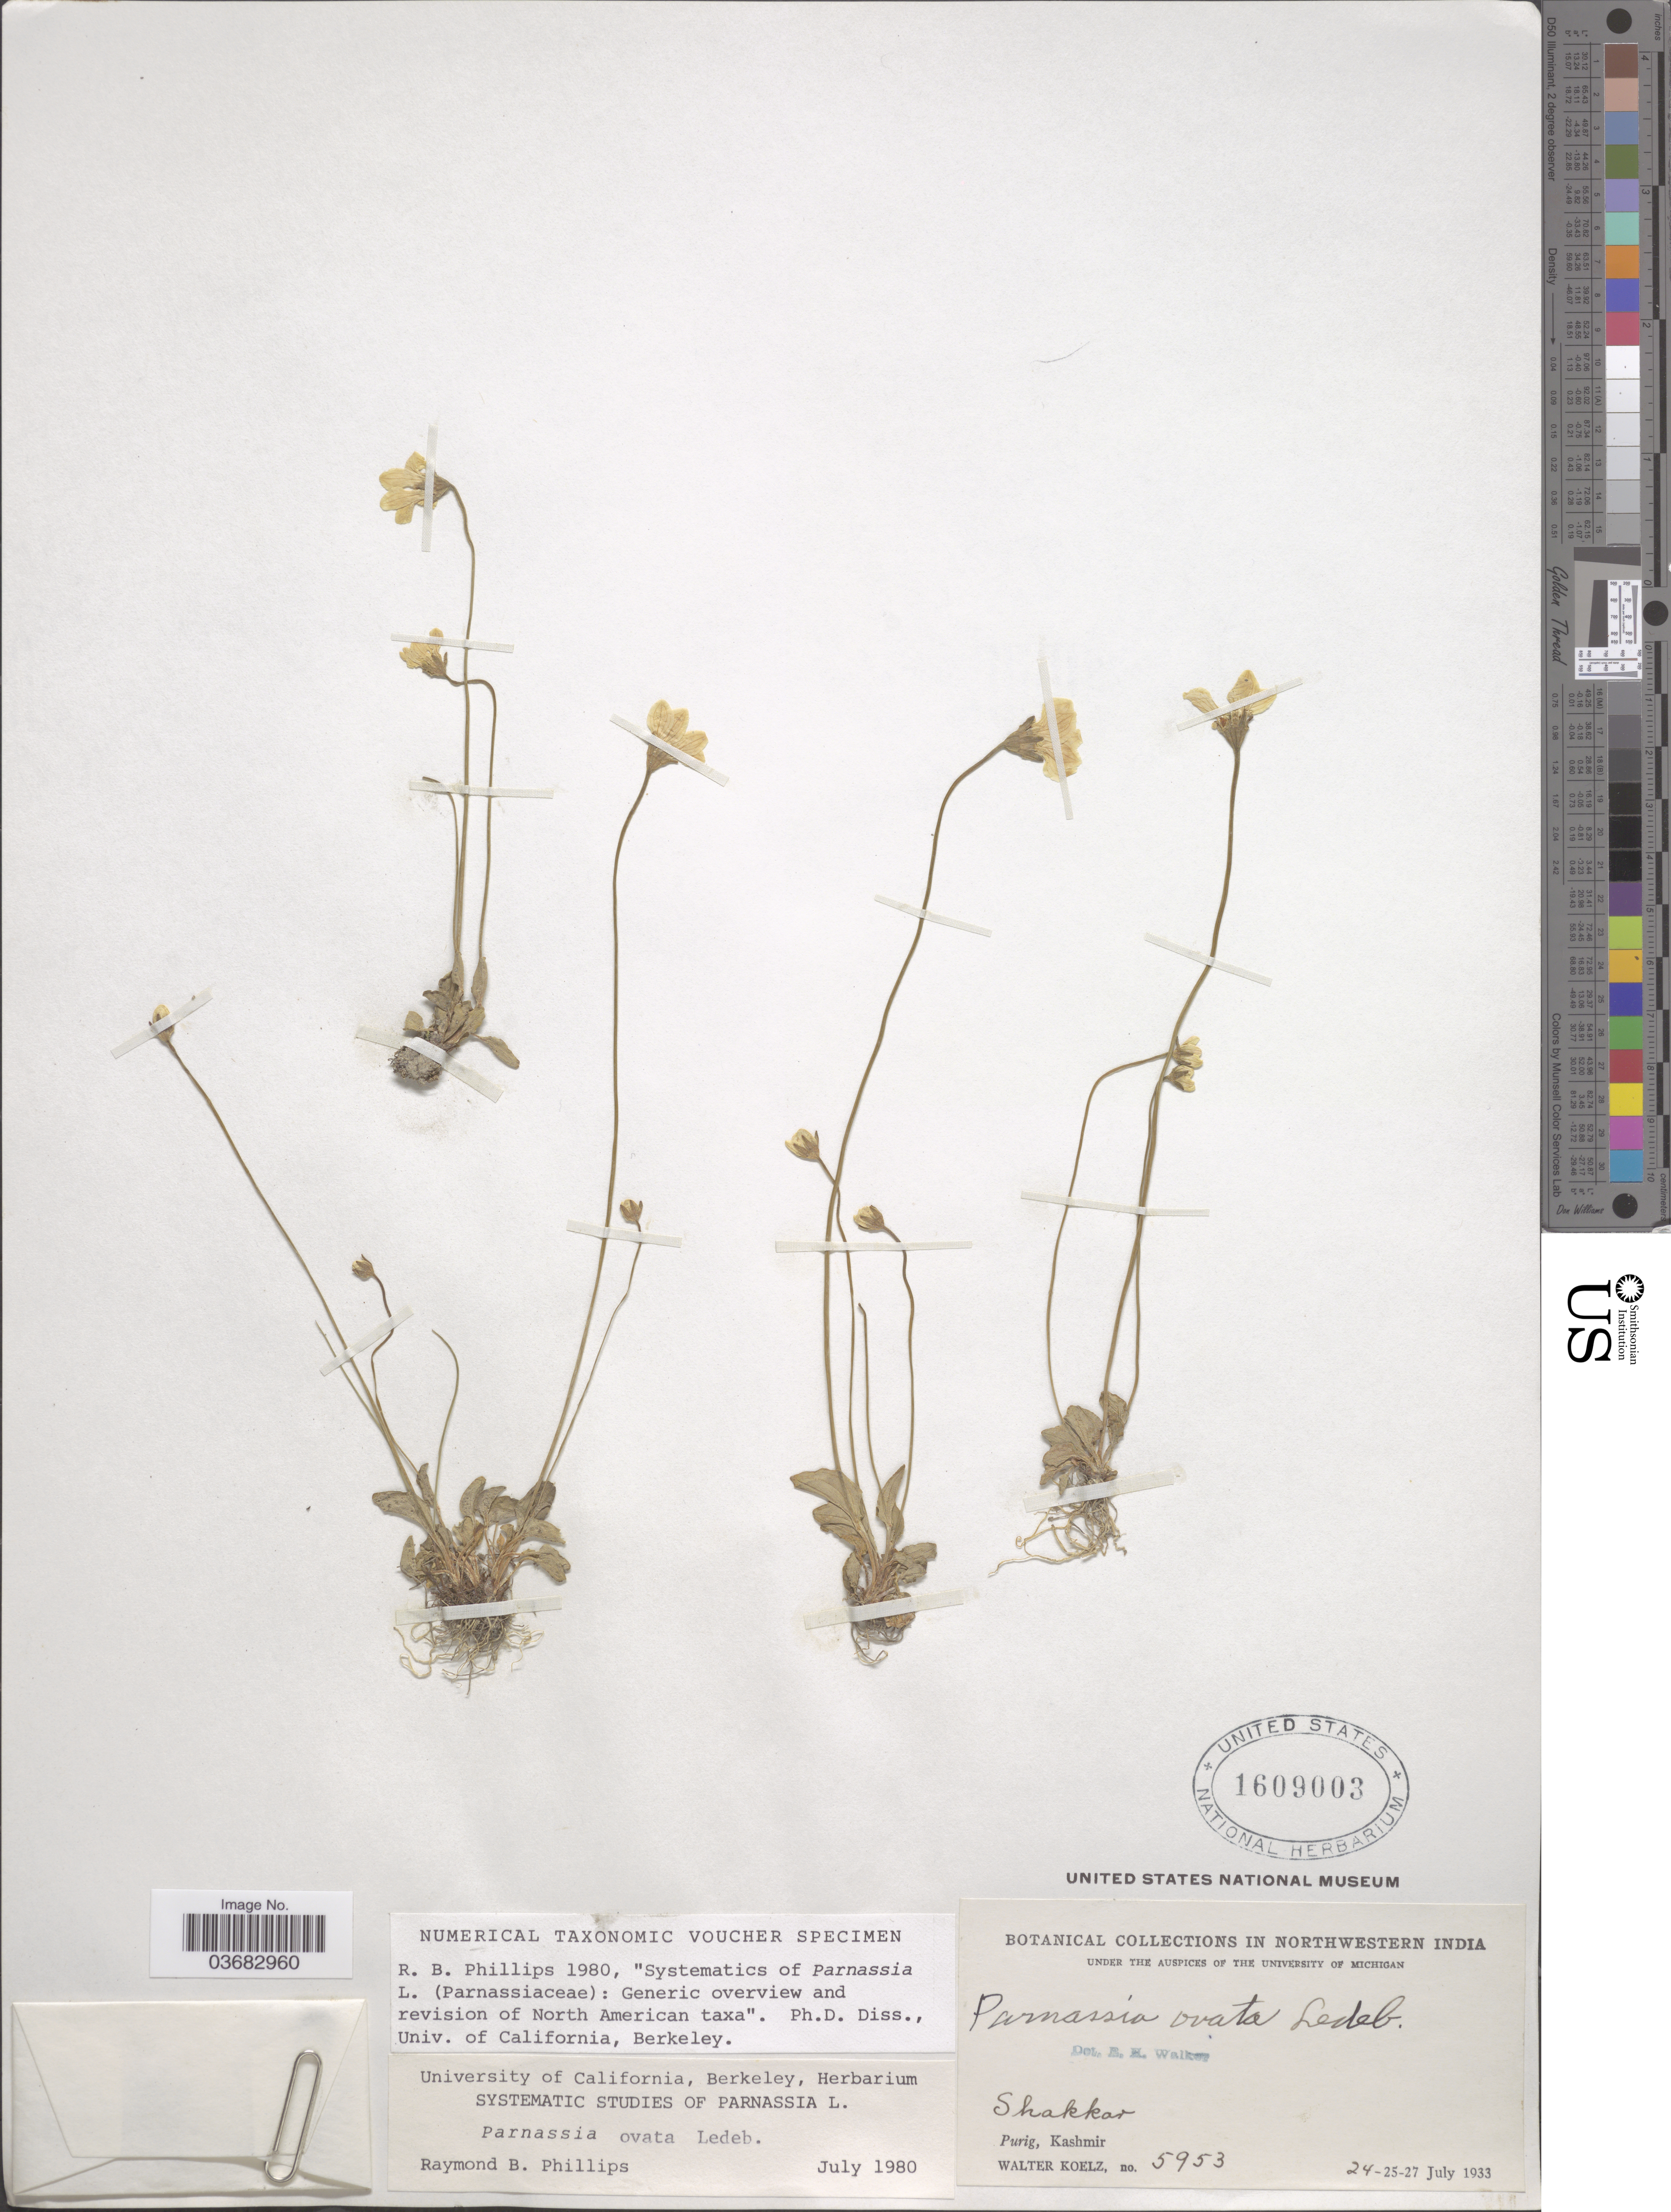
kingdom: Plantae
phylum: Tracheophyta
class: Magnoliopsida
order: Celastrales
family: Parnassiaceae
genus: Parnassia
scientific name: Parnassia ovata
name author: Ledeb.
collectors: W. N. Koelz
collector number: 5953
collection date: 1933-07-24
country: India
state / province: Jammu and Kashmir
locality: Shakkar. Purig, Kashmir.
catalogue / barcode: US 1609003